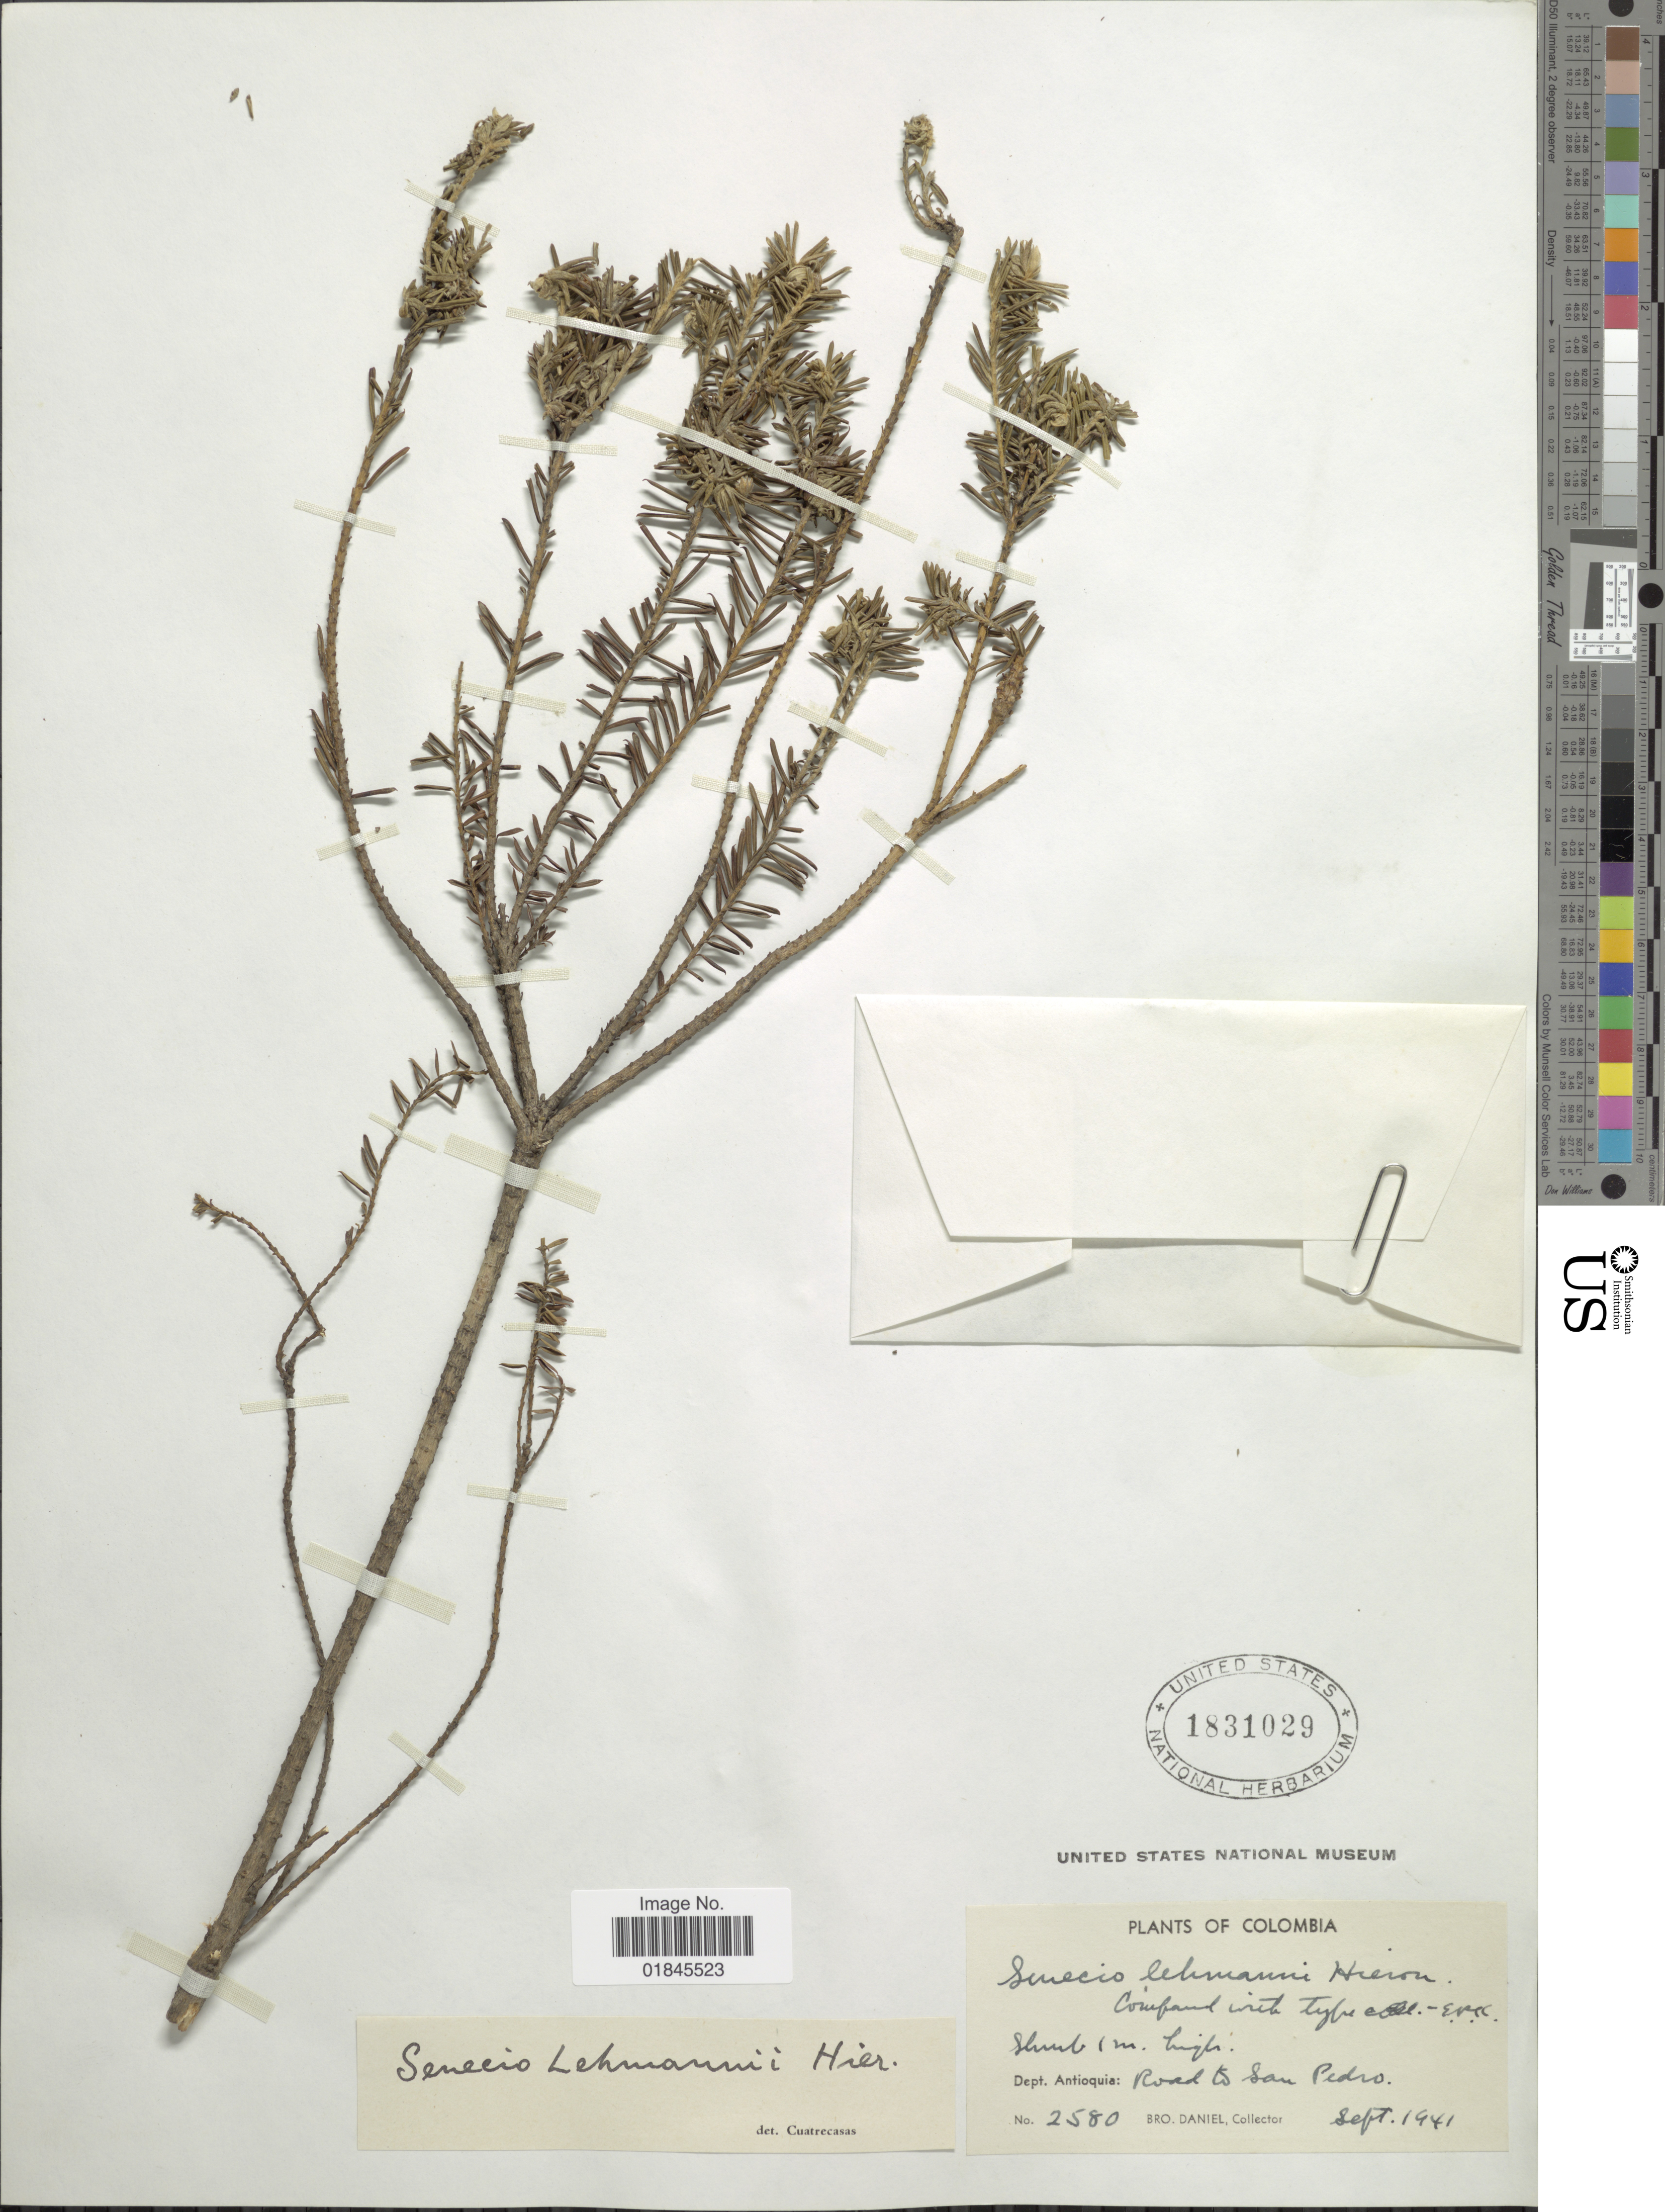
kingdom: Plantae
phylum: Tracheophyta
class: Magnoliopsida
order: Asterales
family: Asteraceae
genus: Pentacalia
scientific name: Pentacalia ledifolia subsp. lehmannii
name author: (Hieron.) Cuatrec.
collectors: Bro. Daniel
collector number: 2580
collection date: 1941-09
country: Colombia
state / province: Antioquia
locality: Dept. Antioquia: Road to San Pedro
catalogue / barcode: US 1831029